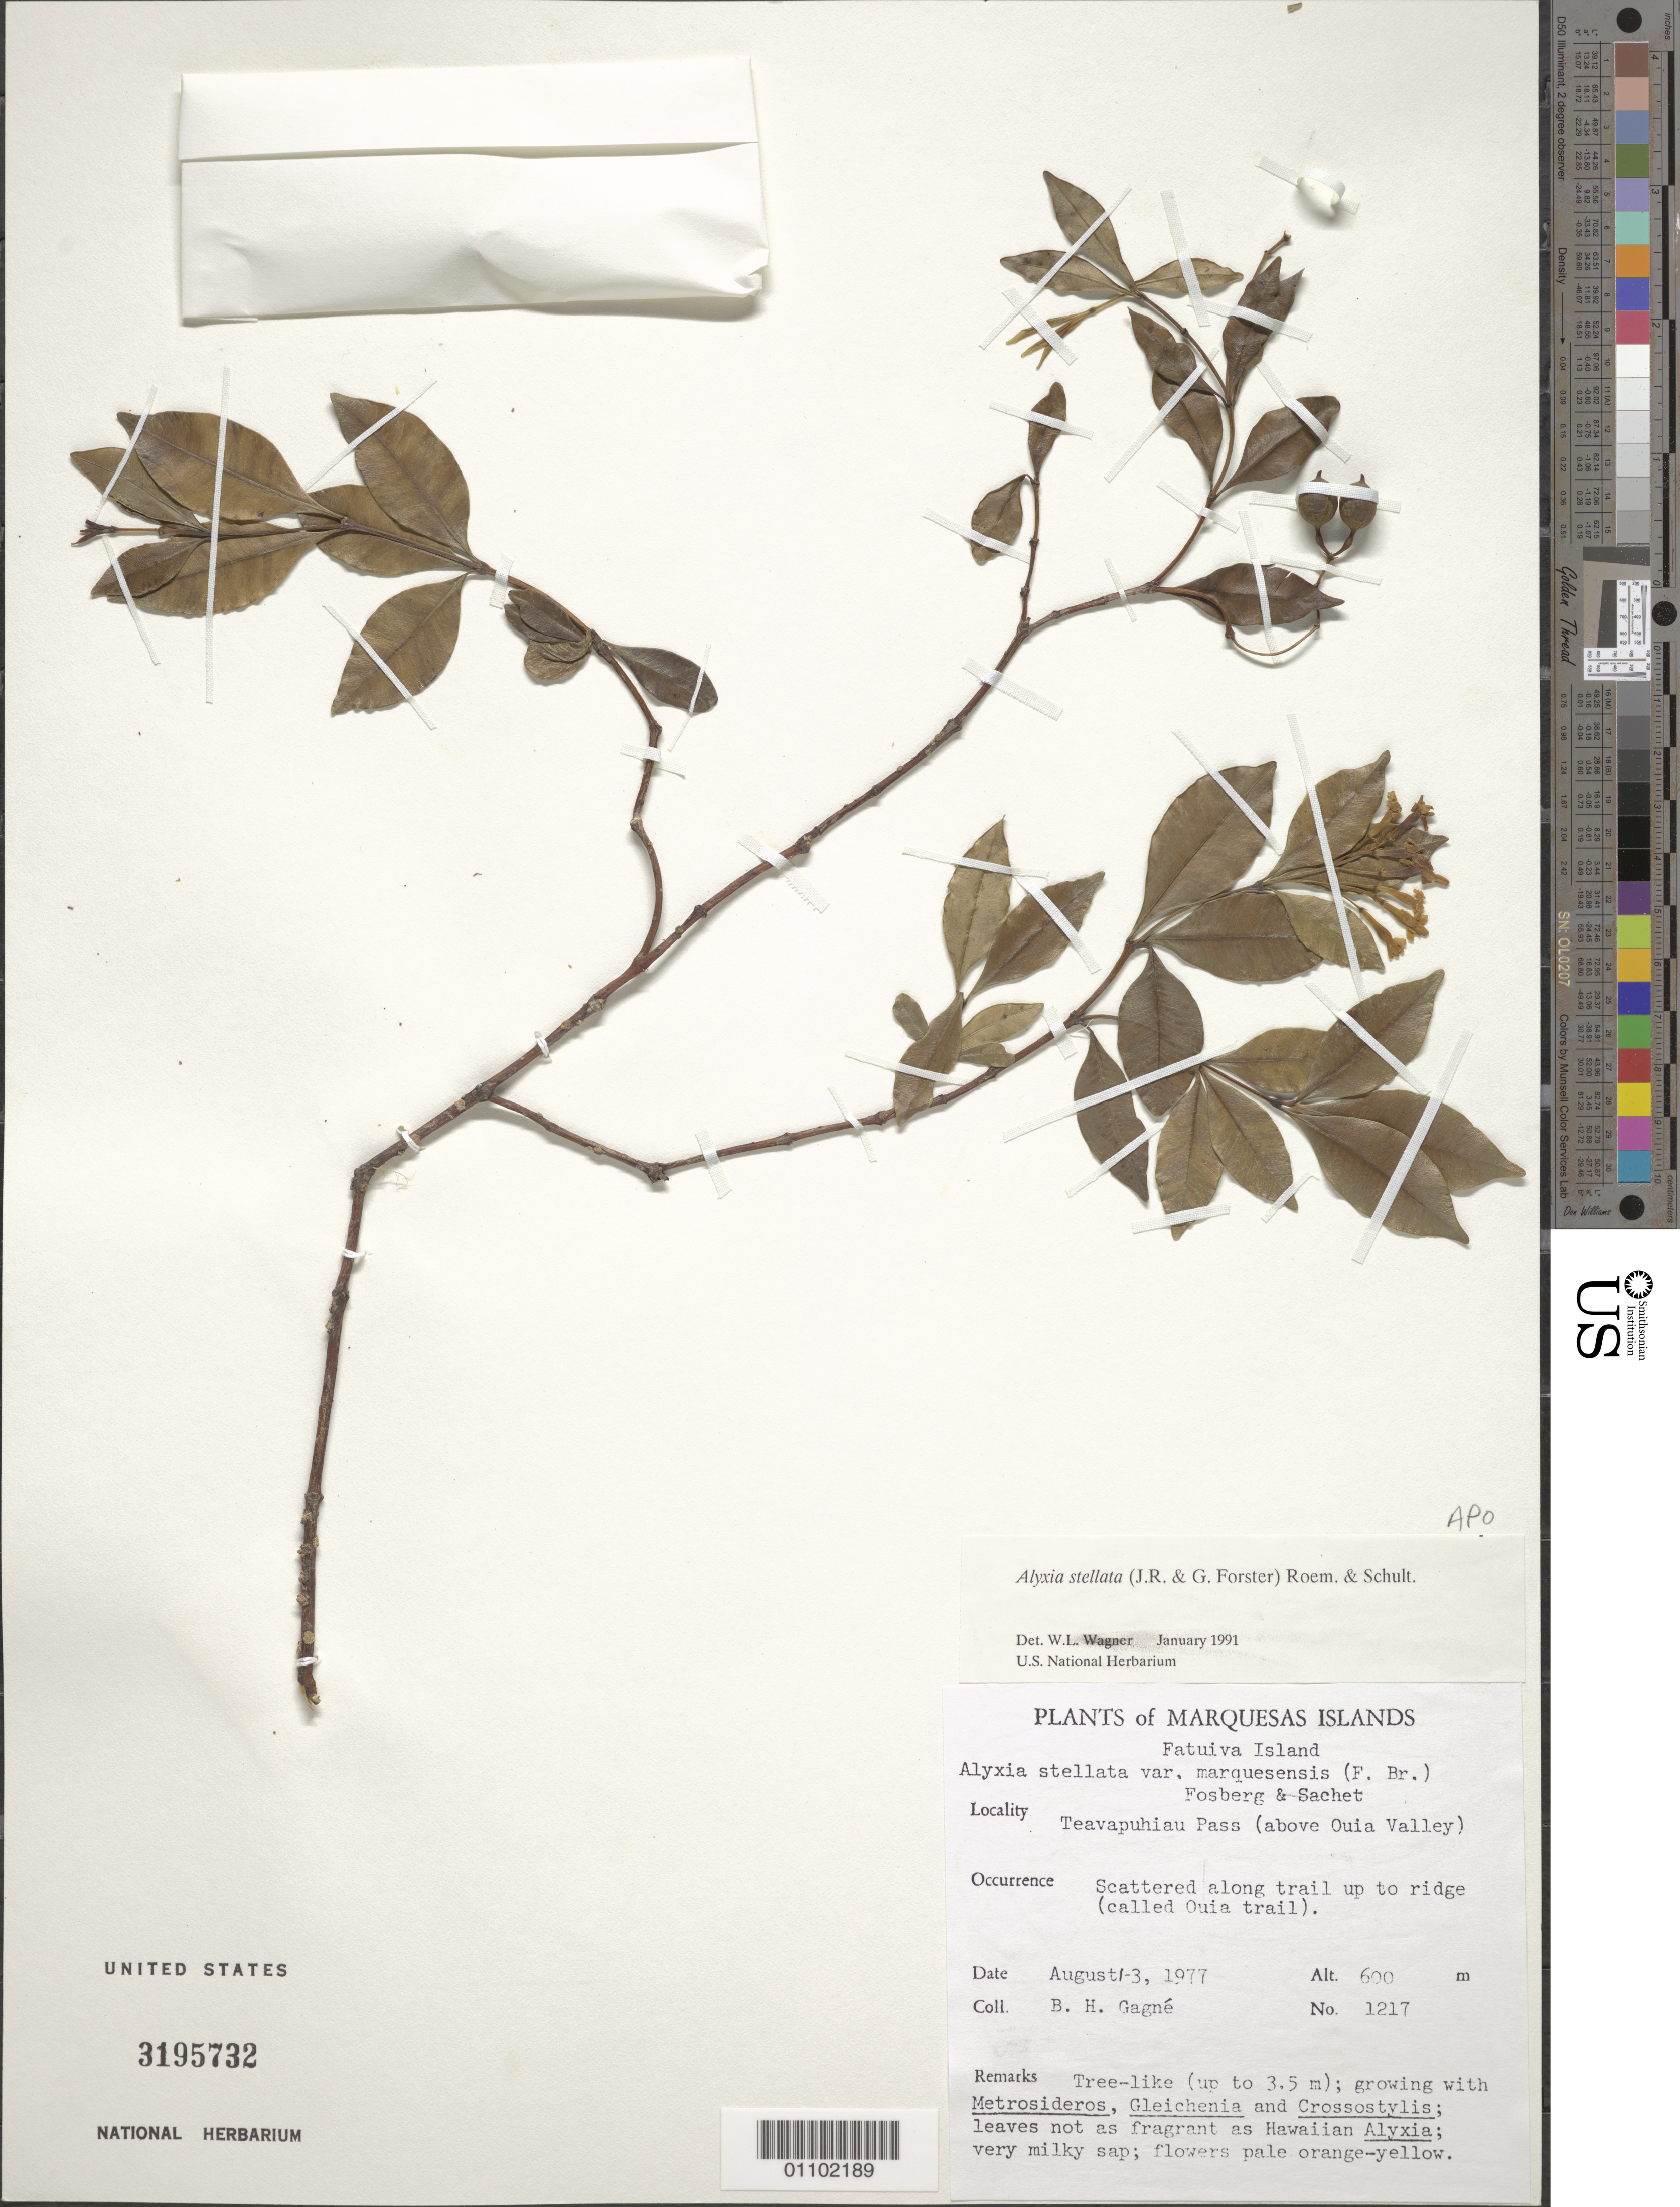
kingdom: Plantae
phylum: Tracheophyta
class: Magnoliopsida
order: Gentianales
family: Apocynaceae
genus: Alyxia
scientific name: Alyxia stellata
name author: (J.R. Forst. & G. Forst.) Roem. & Schult.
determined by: Wagner, W. L., (BOT), Smithsonian Institution - National Museum of Natural History (UNITED STATES)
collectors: B. H. Gagné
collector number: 1217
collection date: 1977-08-03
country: French Polynesia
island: Fatu Hiva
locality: Teavapuhiau Pass (above Ouia Valley)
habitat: Scattered along trail up to ridge (called Ouia Trail)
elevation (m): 600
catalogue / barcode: US 3195732